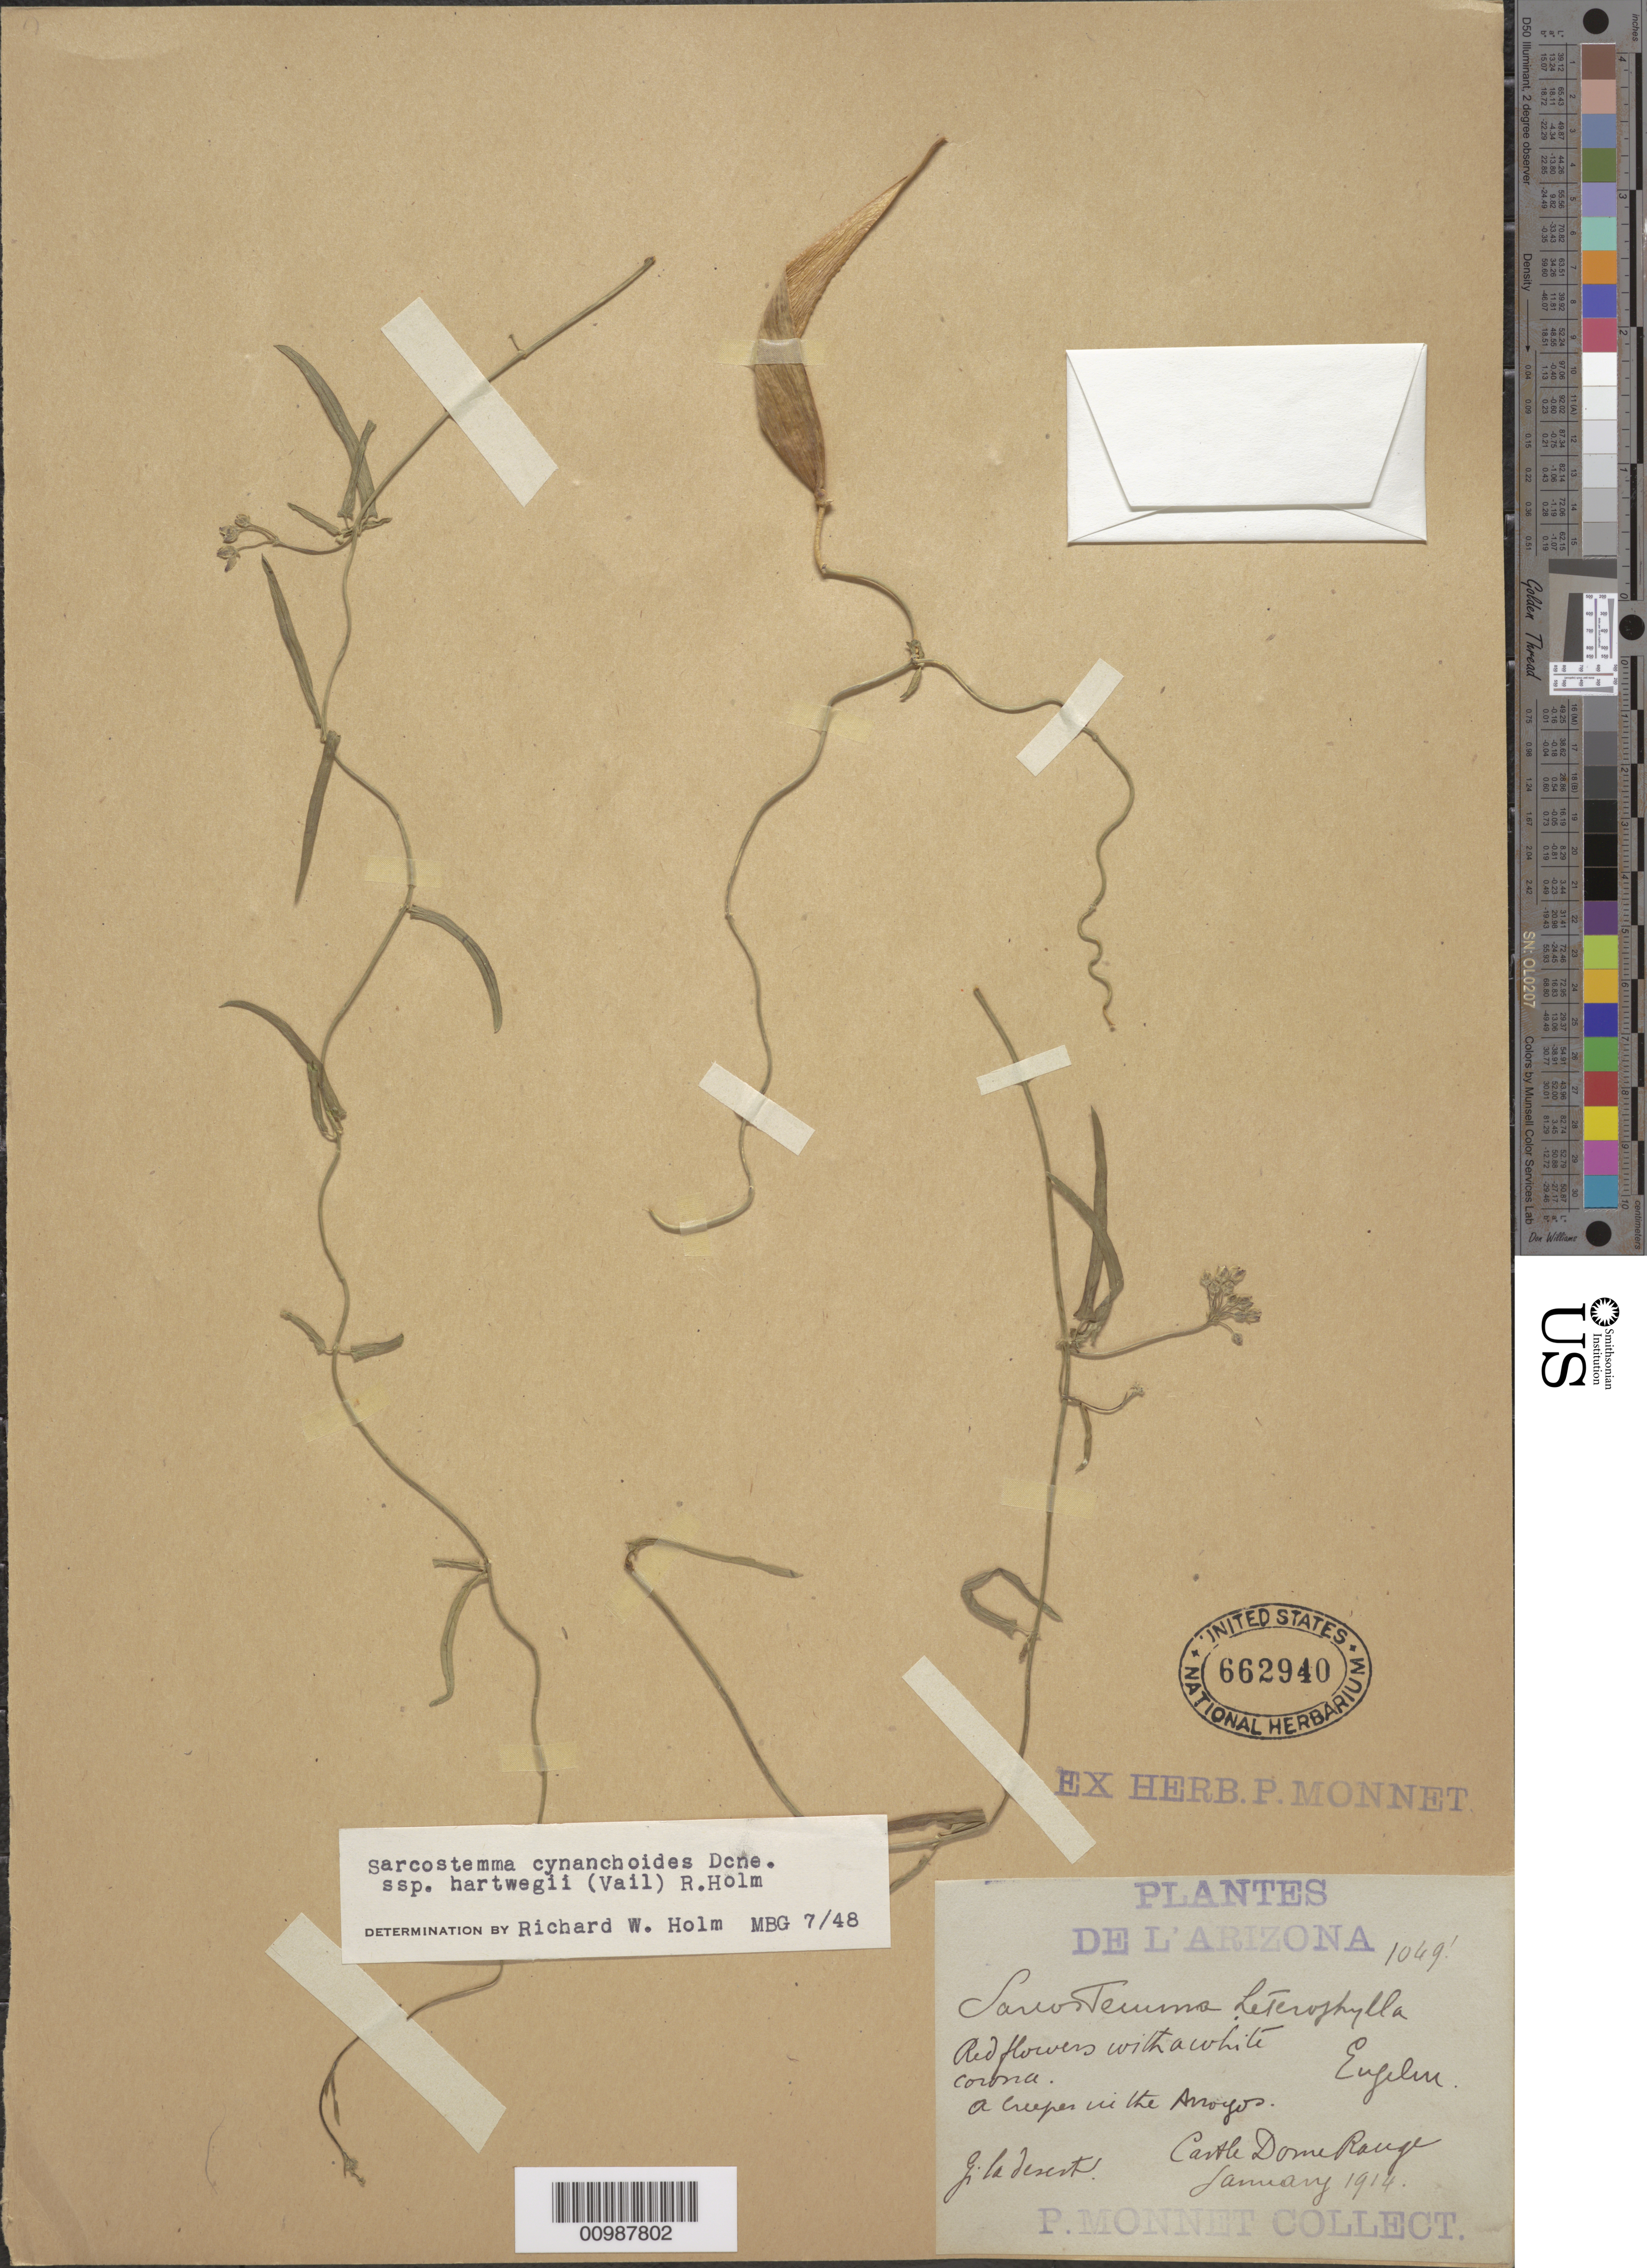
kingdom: Plantae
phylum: Tracheophyta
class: Magnoliopsida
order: Gentianales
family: Apocynaceae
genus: Sarcostemma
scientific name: Sarcostemma cynanchoides subsp. hartwegii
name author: (Vail) R.W. Holm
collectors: P. Monnet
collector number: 1069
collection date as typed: Jan 1914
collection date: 1914-01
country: United States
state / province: Arizona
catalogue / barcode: US 662940